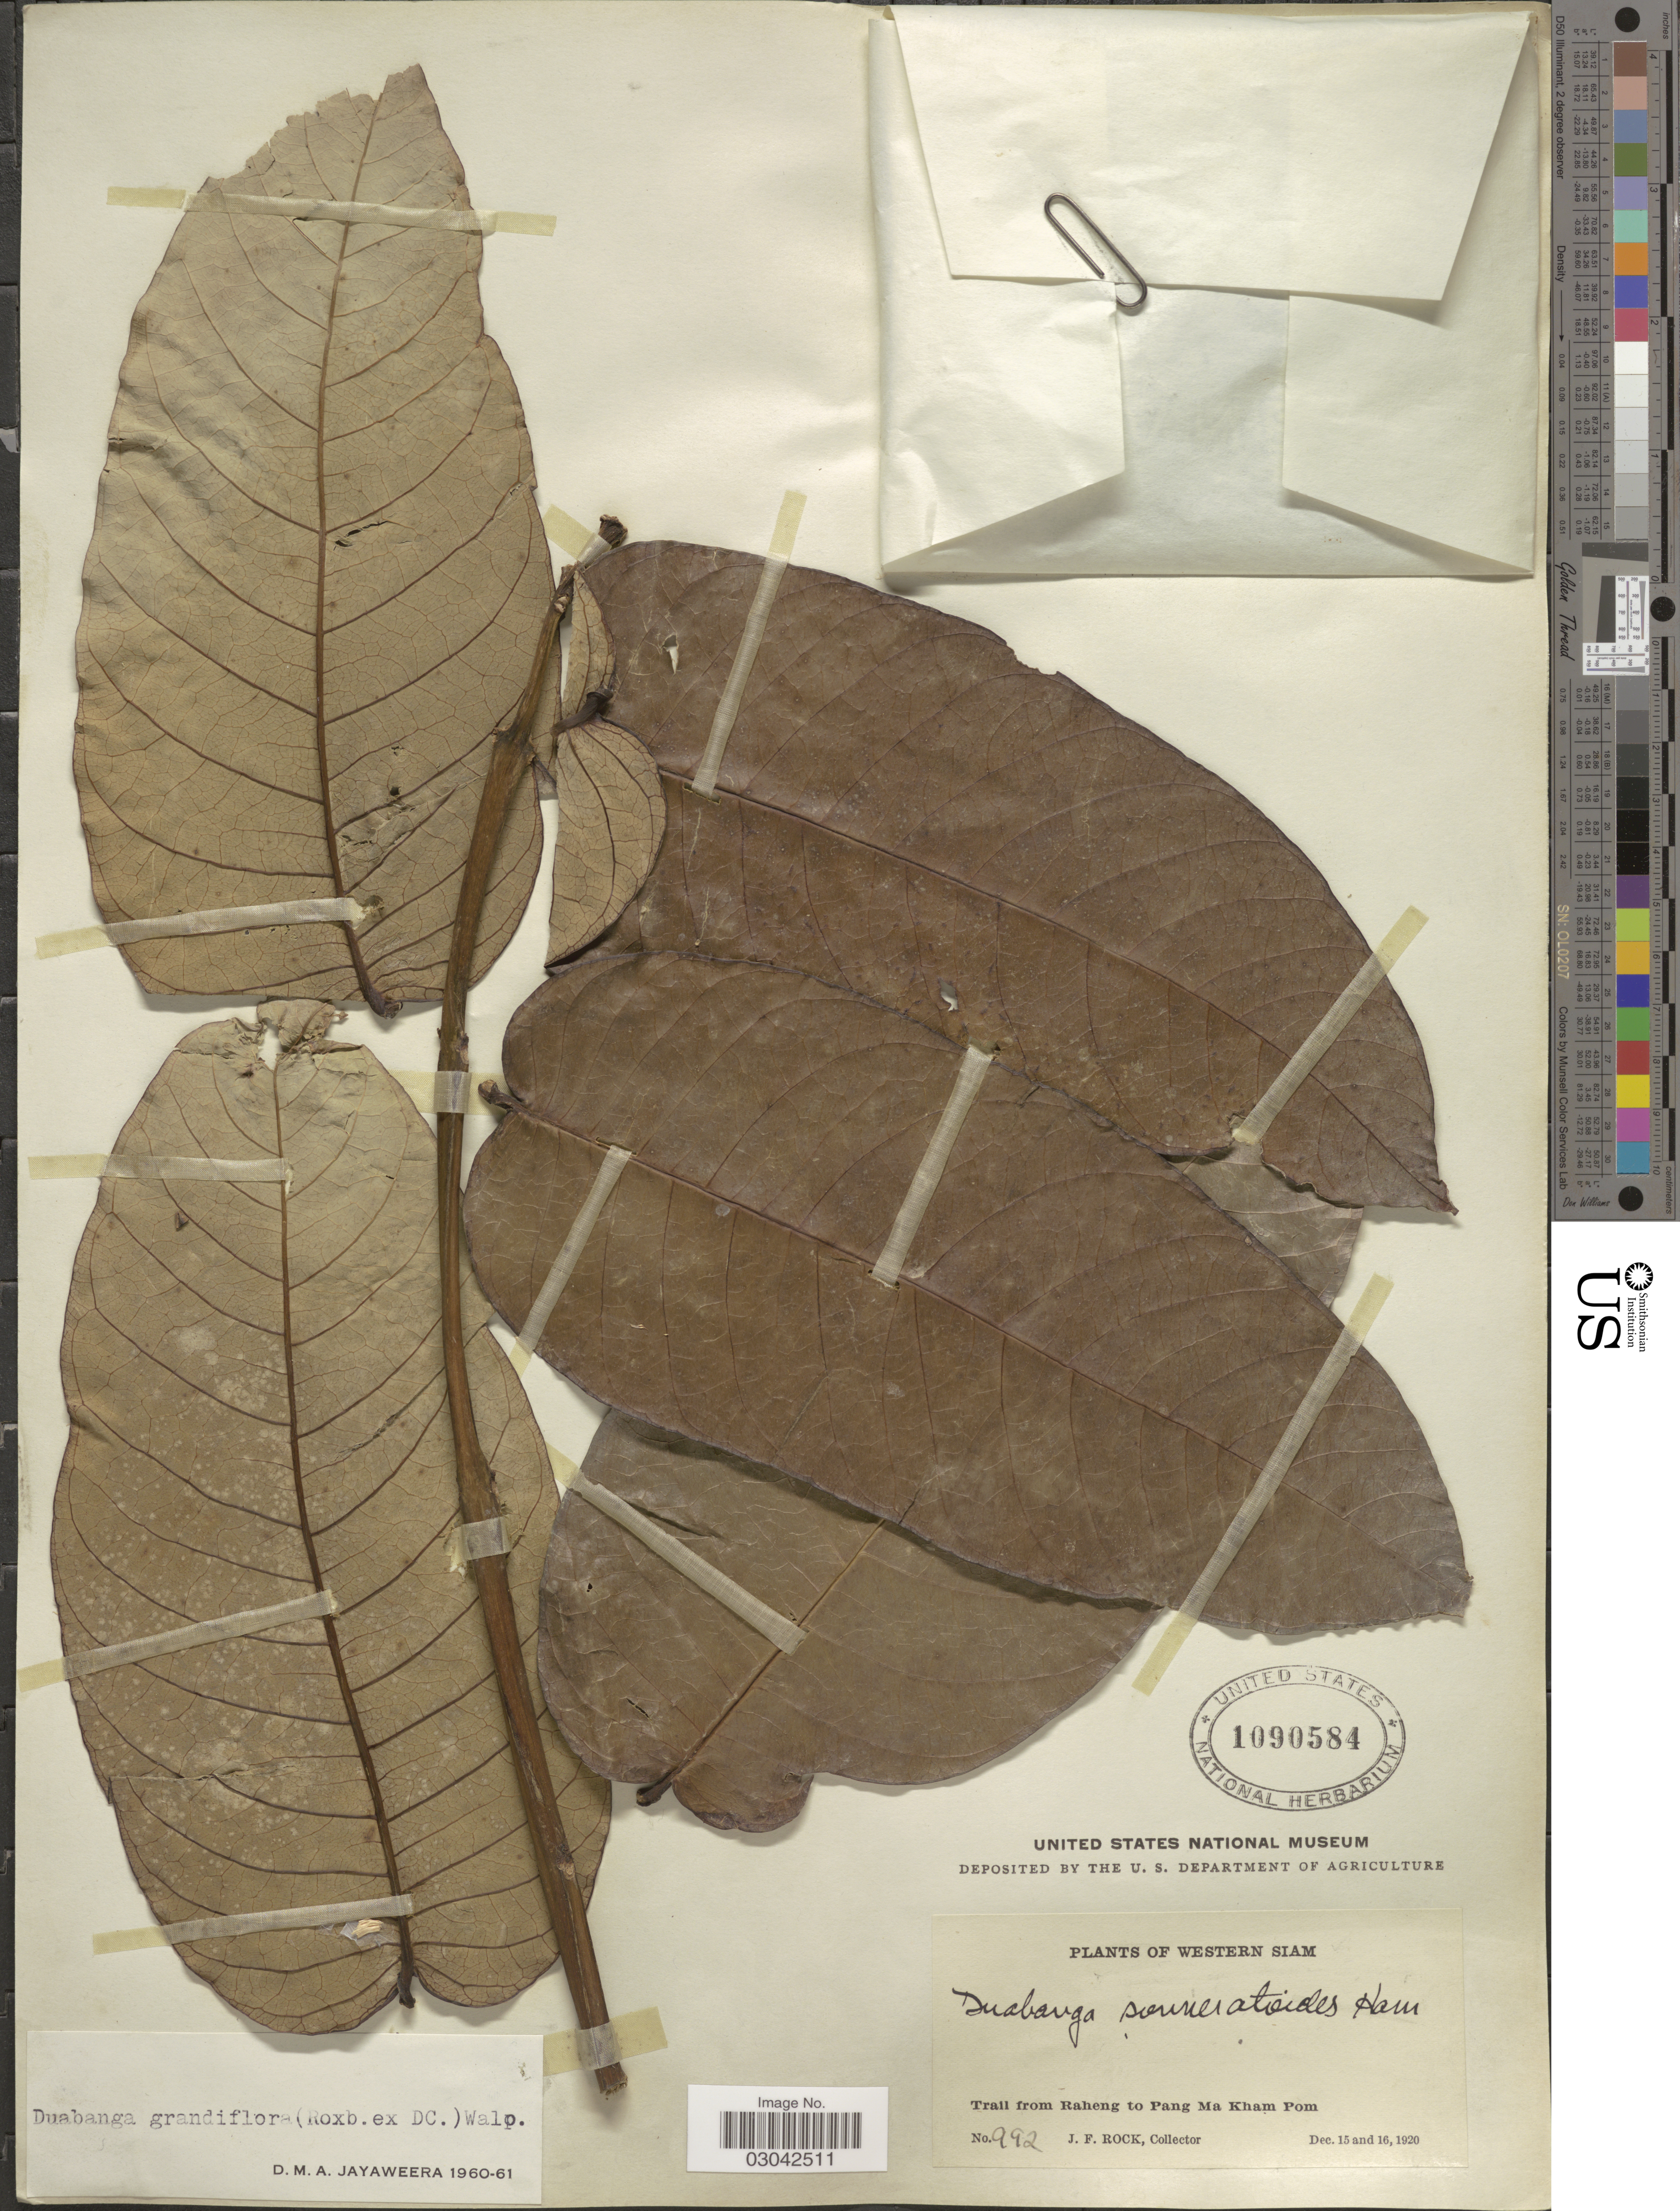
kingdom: Plantae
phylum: Tracheophyta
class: Magnoliopsida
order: Myrtales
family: Lythraceae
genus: Duabanga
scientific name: Duabanga grandiflora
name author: (Roxb. ex DC.) Walp.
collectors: J. Rock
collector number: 992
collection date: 1920-12-15/1920-12-16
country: Thailand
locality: Western Siam. Trail from Raheng to Pang Ma Kham Pom.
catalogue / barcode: US 1090584